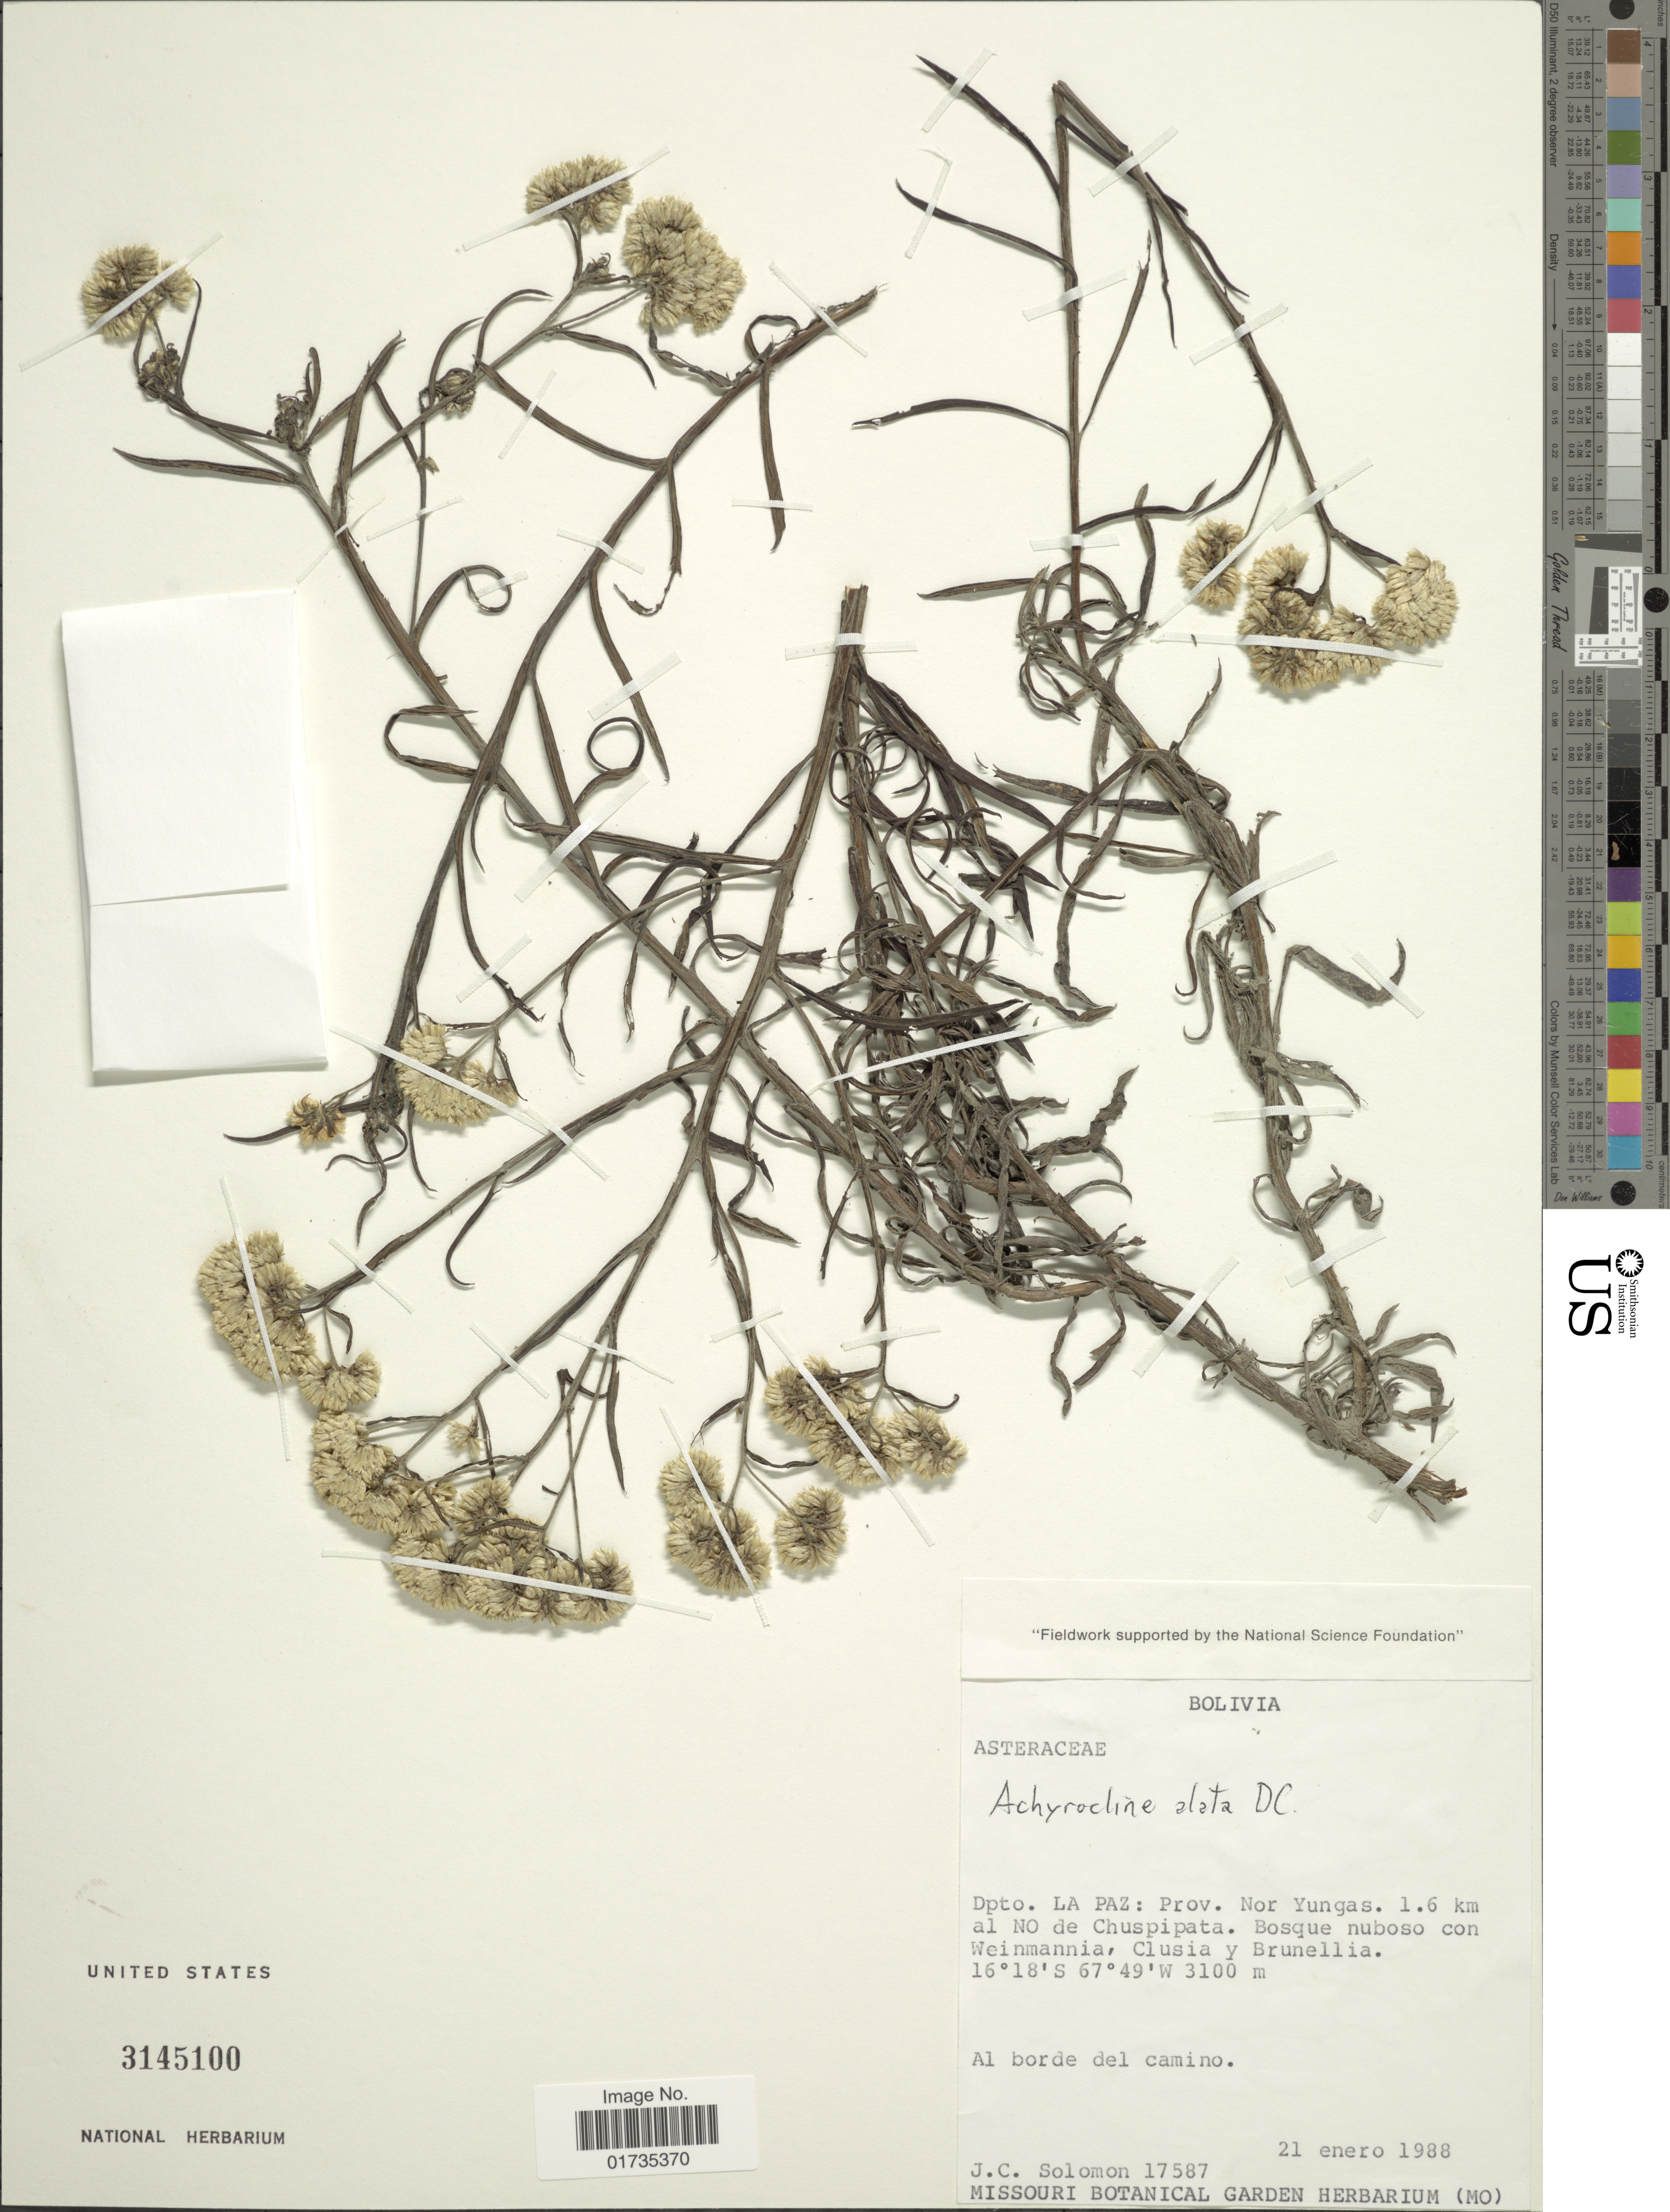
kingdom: Plantae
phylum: Tracheophyta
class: Magnoliopsida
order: Asterales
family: Asteraceae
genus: Achyrocline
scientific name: Achyrocline alata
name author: (Kunth) DC.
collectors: J. C. Solomon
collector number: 17587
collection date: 1988-01-21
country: Bolivia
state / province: La Paz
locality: Bolivia. Dpto. La Paz: Prov. Nor Yungas. 1.6 km al No de Chuspipata.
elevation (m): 3100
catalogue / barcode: US 3145100